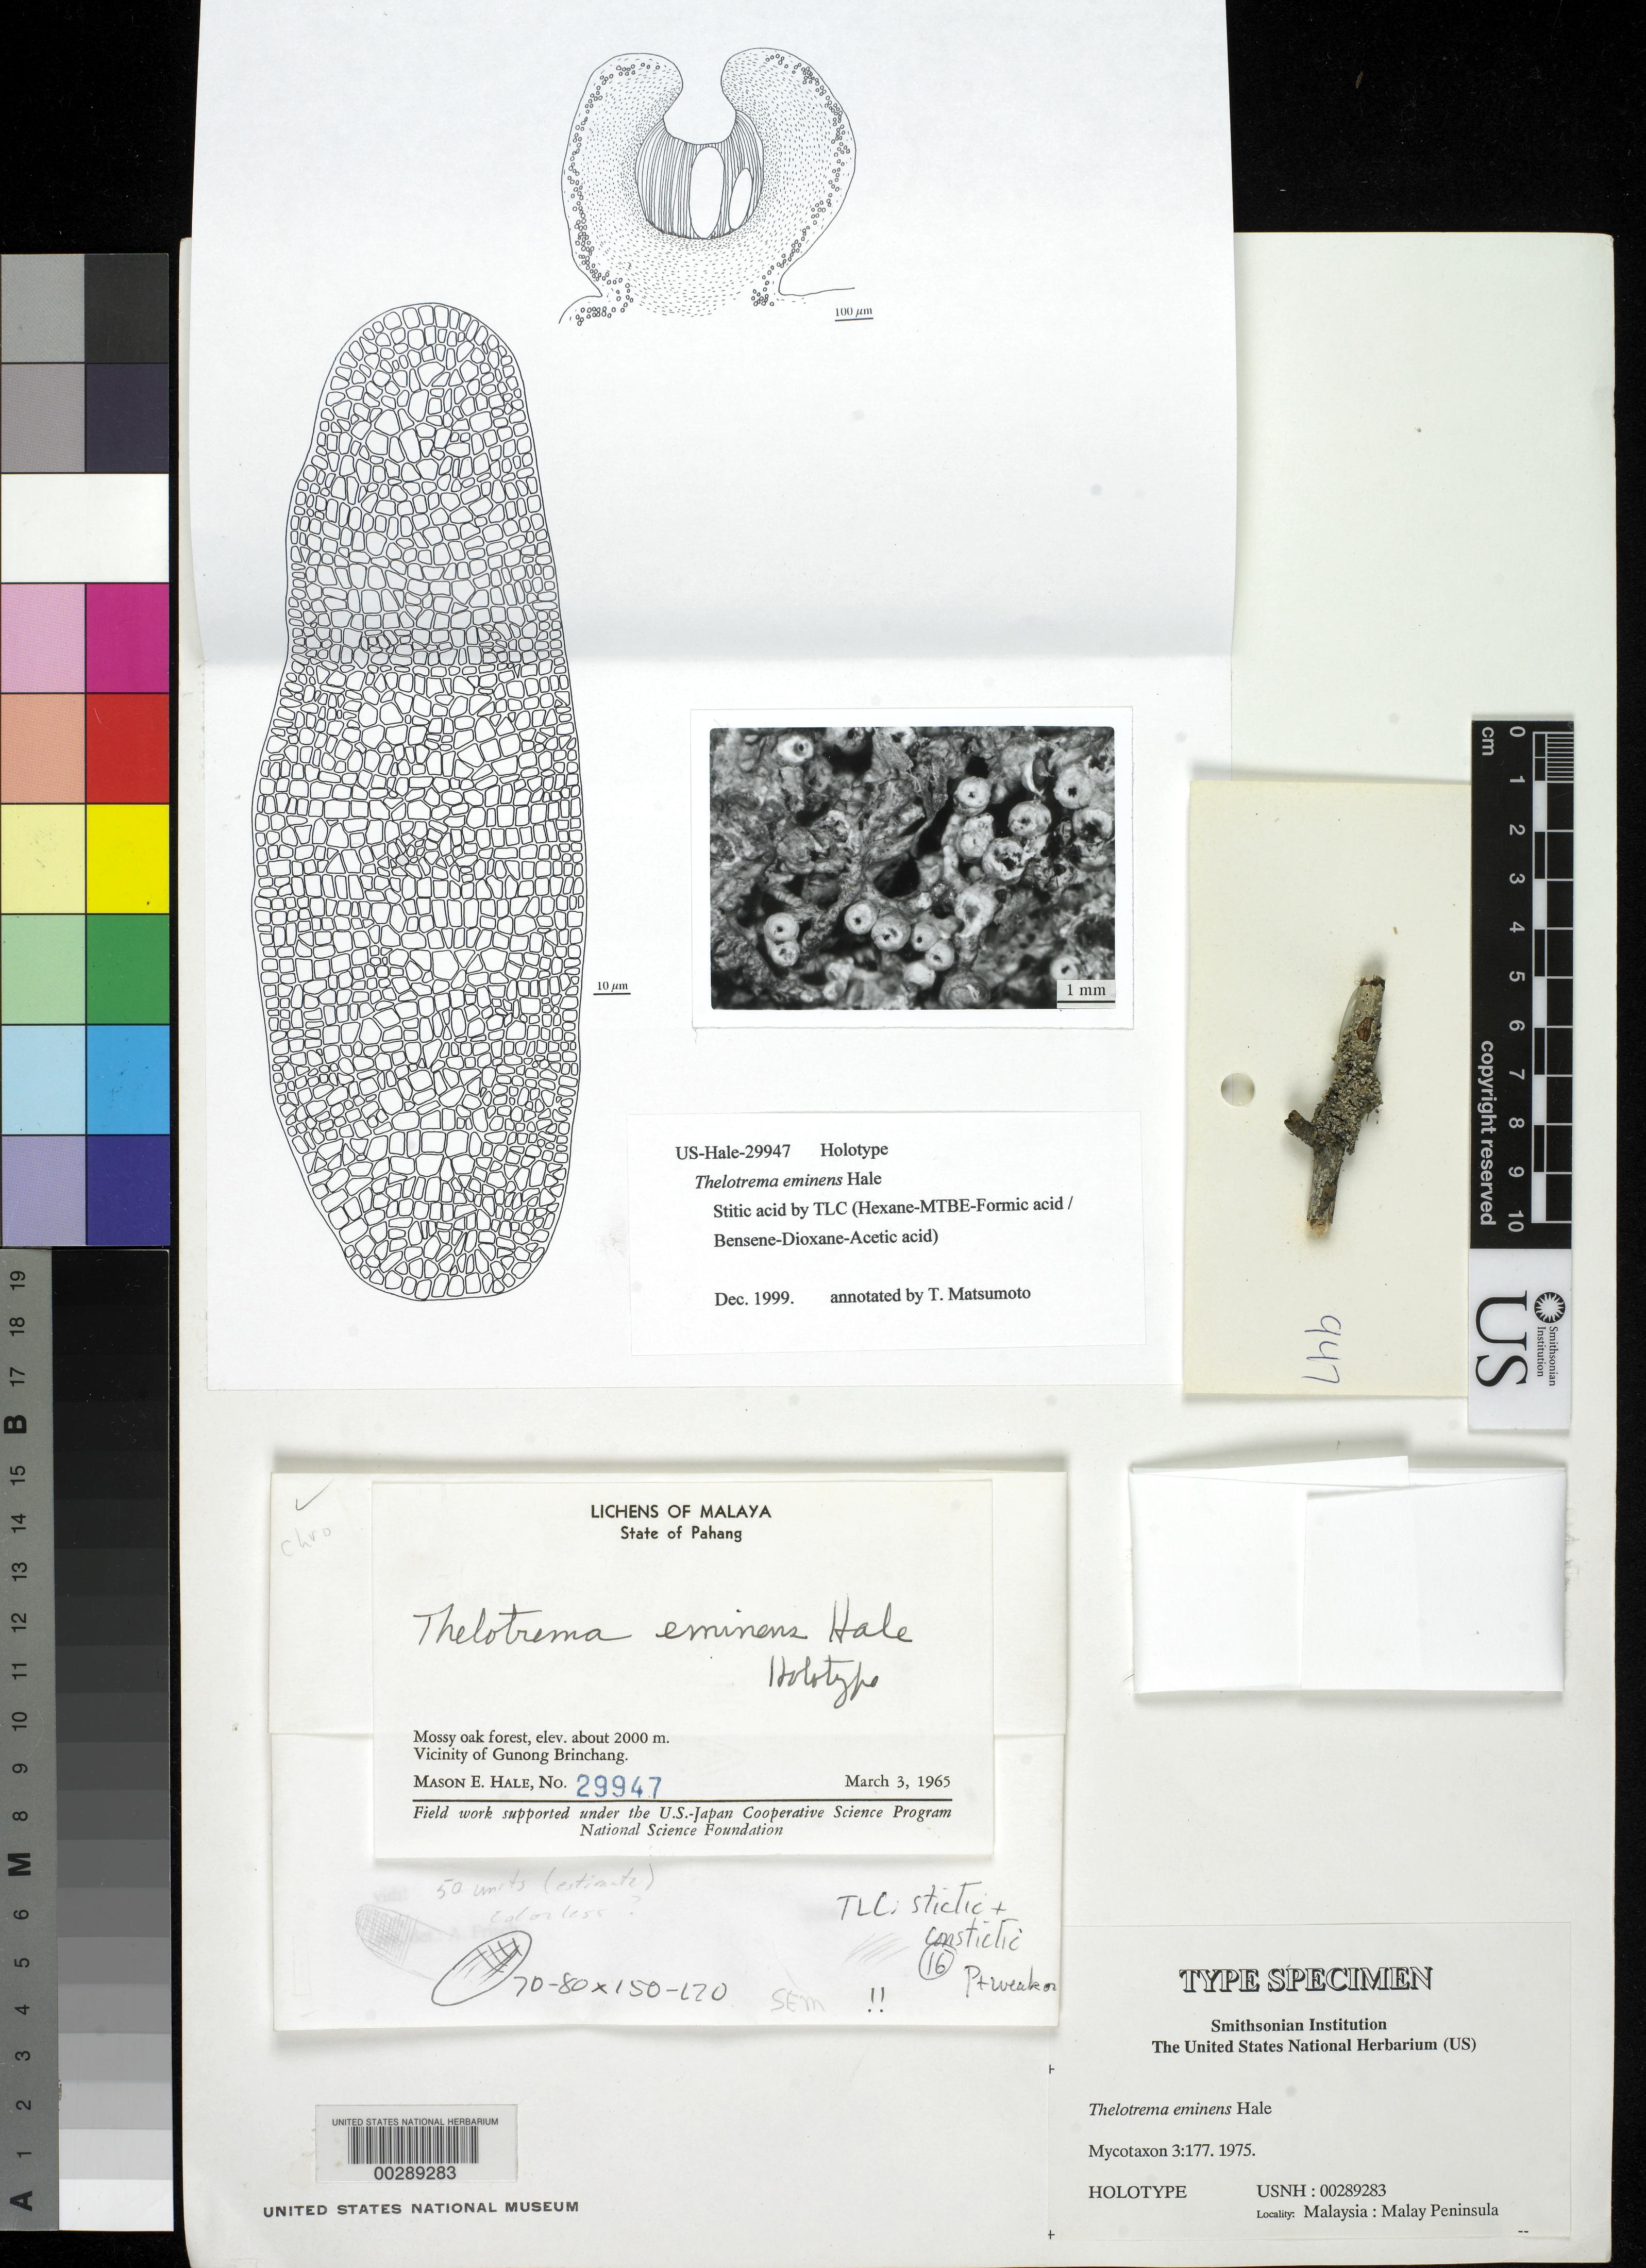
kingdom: Fungi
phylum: Ascomycota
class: Lecanoromycetes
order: Ostropales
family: Graphidaceae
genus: Thelotrema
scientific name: Thelotrema eminens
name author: Hale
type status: Holotype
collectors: M. Hale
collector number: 29947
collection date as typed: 03 Mar 1965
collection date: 1965-03-03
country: Malaysia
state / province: Pahang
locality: Vicinity of Gunong Brinchang, mossy oak forest. [Malay Peninsula]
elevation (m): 2000